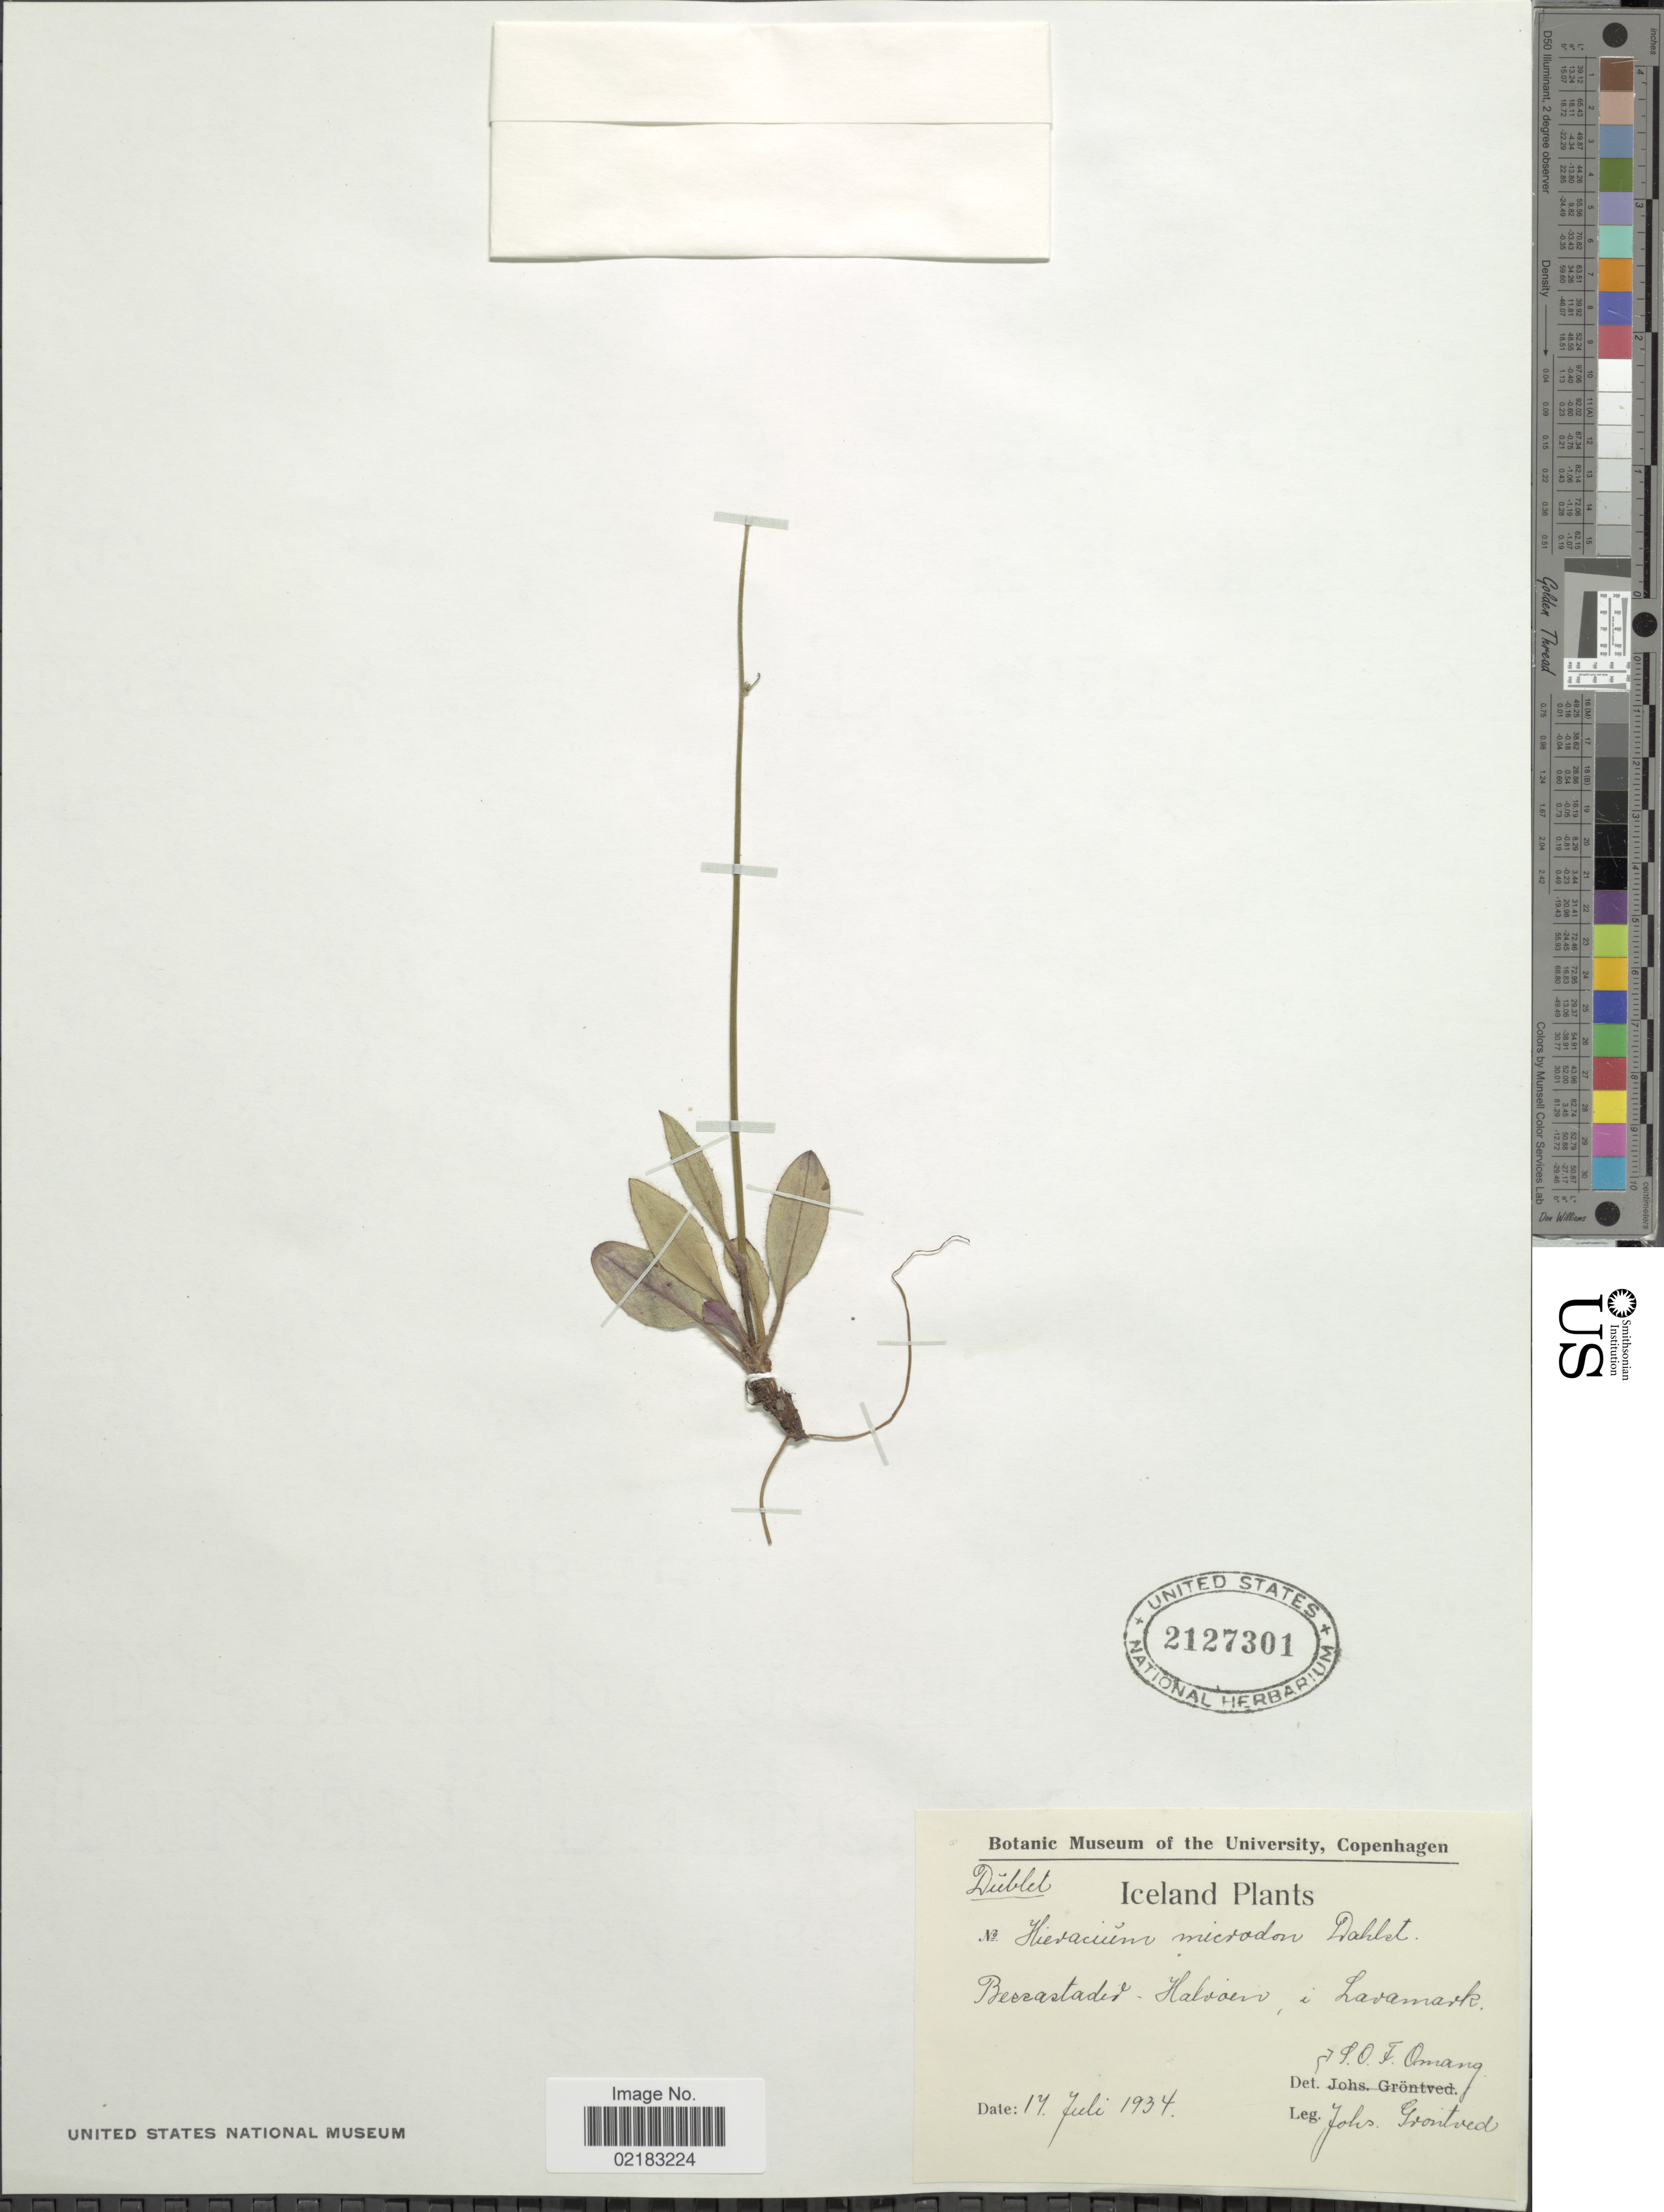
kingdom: Plantae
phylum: Tracheophyta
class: Magnoliopsida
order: Asterales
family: Asteraceae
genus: Hieracium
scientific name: Hieracium microdon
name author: (Dahlst.) Dahlst.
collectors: J. Grontved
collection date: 1934-07-14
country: Iceland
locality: Bessastadir-Halvøen, i Lavamark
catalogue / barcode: US 2127307